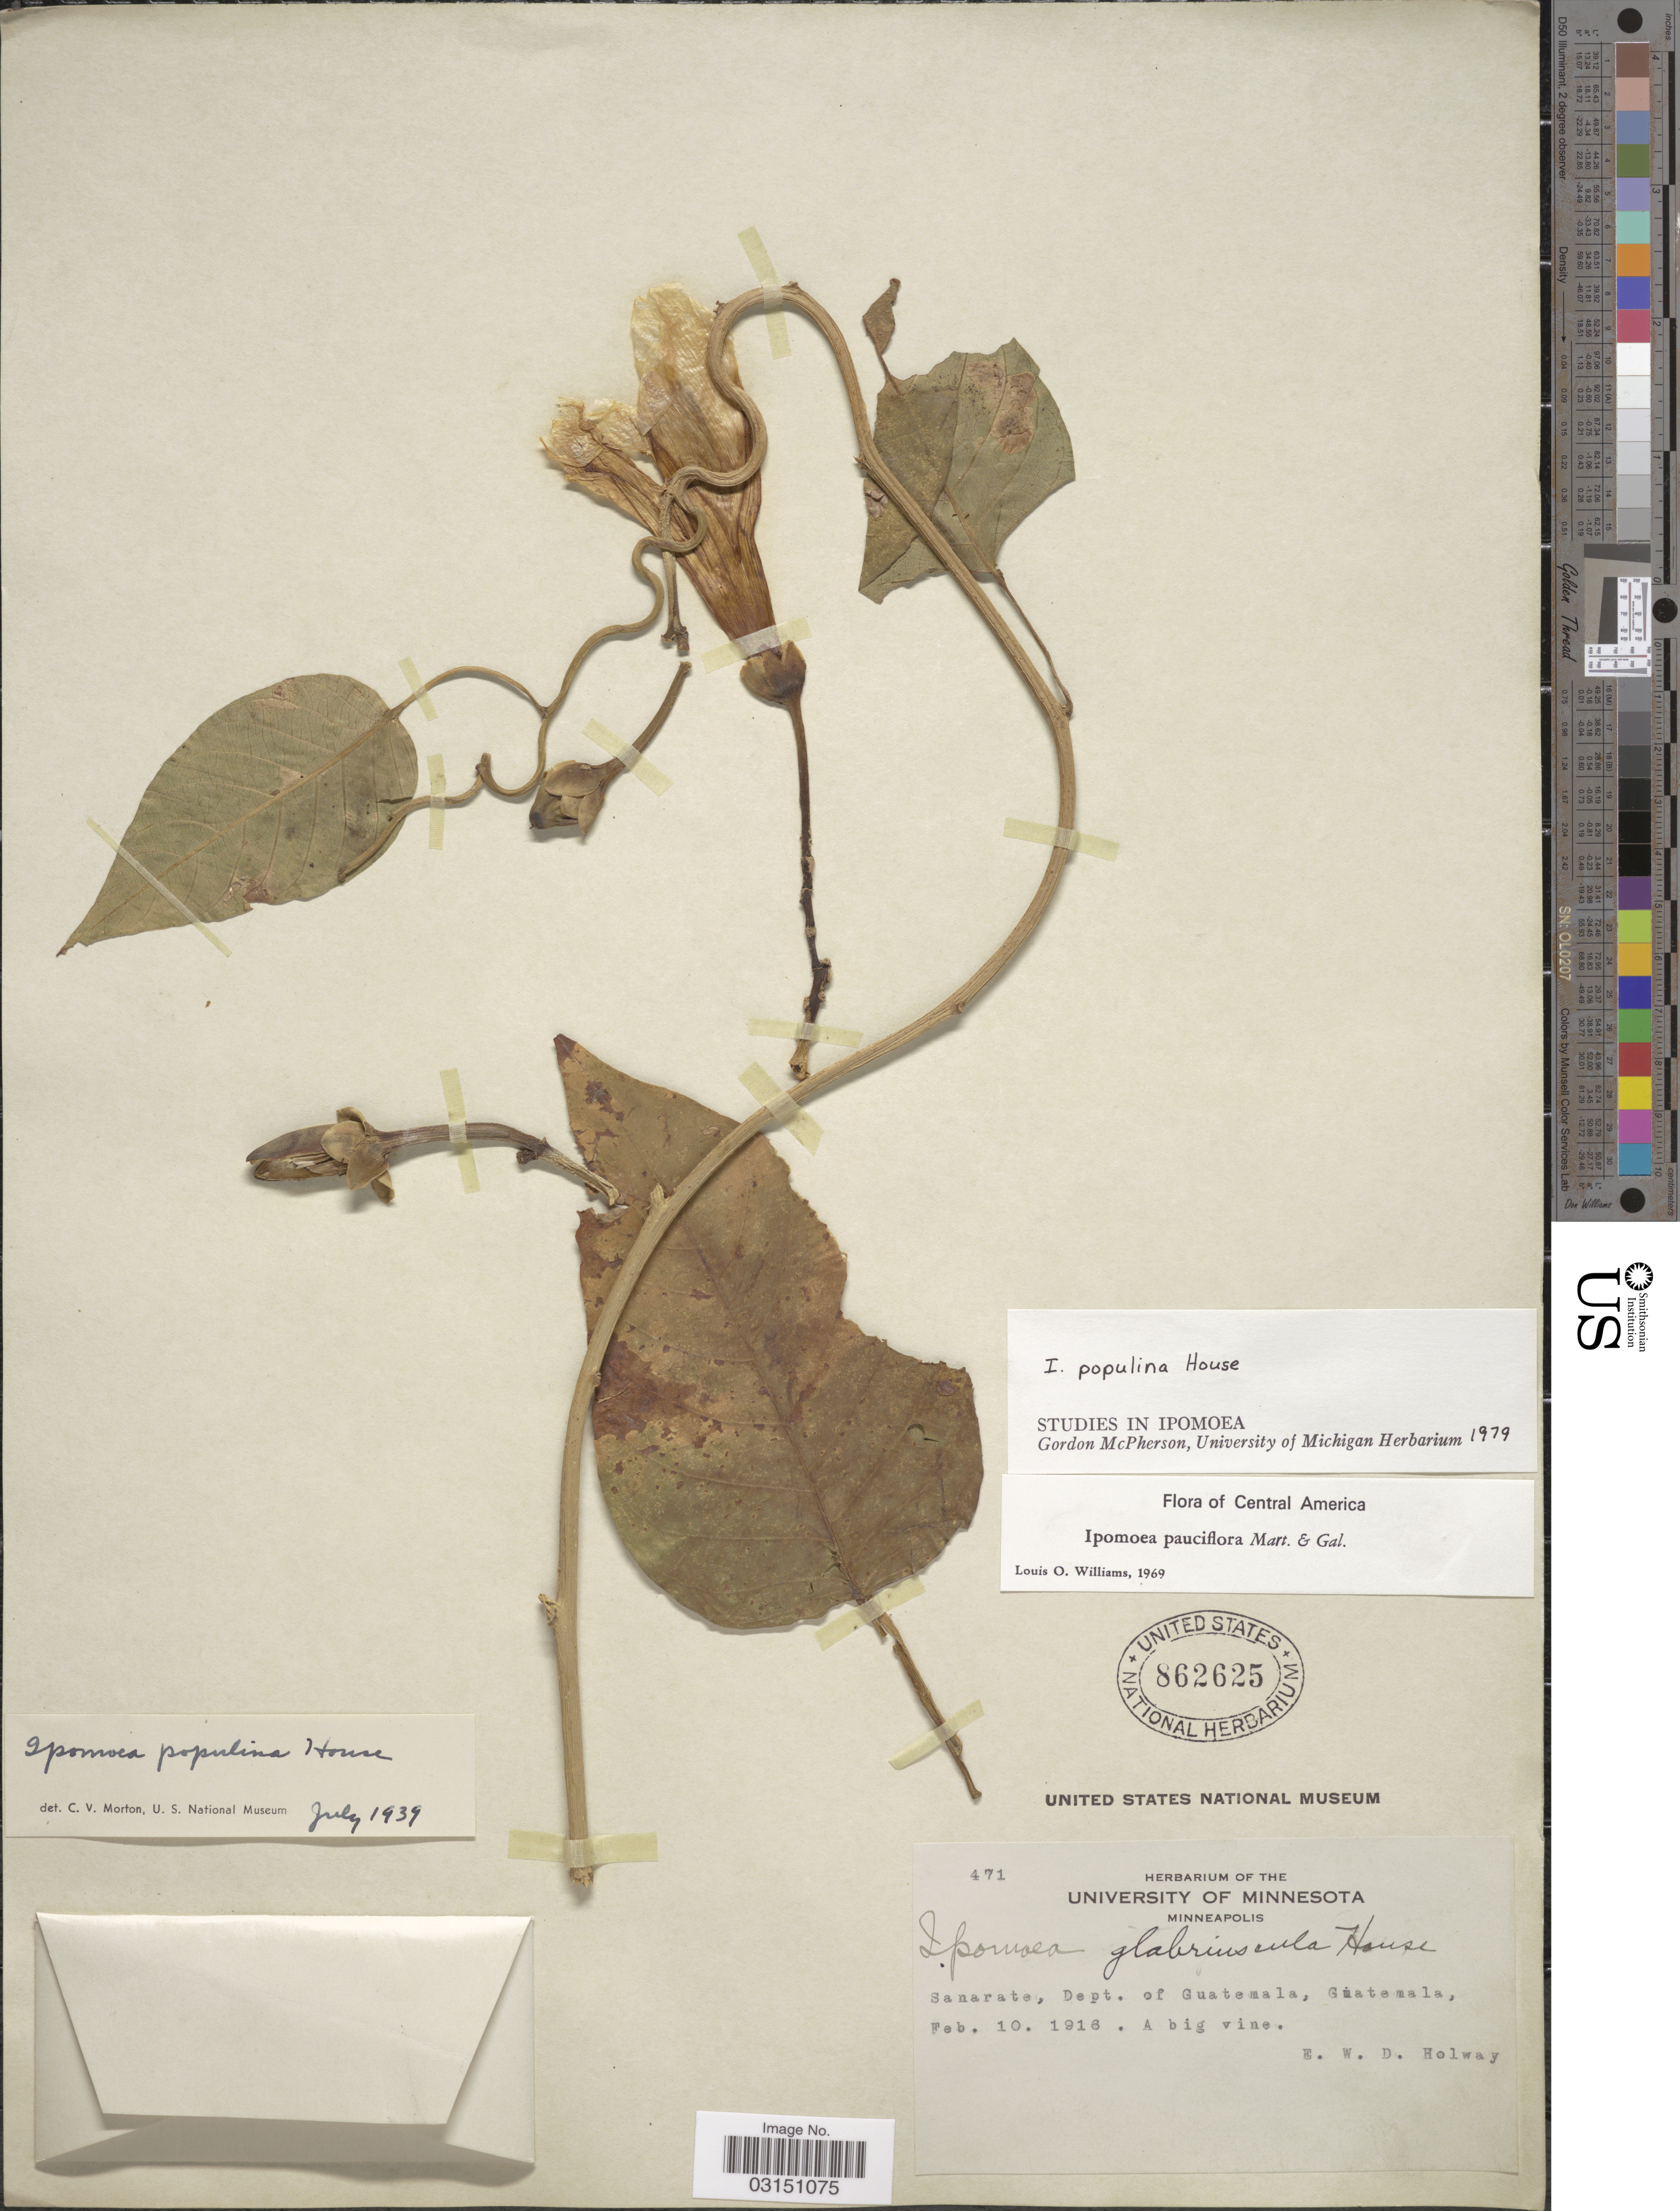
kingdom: Plantae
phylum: Tracheophyta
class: Magnoliopsida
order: Solanales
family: Convolvulaceae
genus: Ipomoea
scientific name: Ipomoea populina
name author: House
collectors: E. W. D. Holway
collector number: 471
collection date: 1916-02-10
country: Guatemala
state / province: Guatemala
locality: Sanarate, Dept. of Guatemala.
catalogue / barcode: US 862625